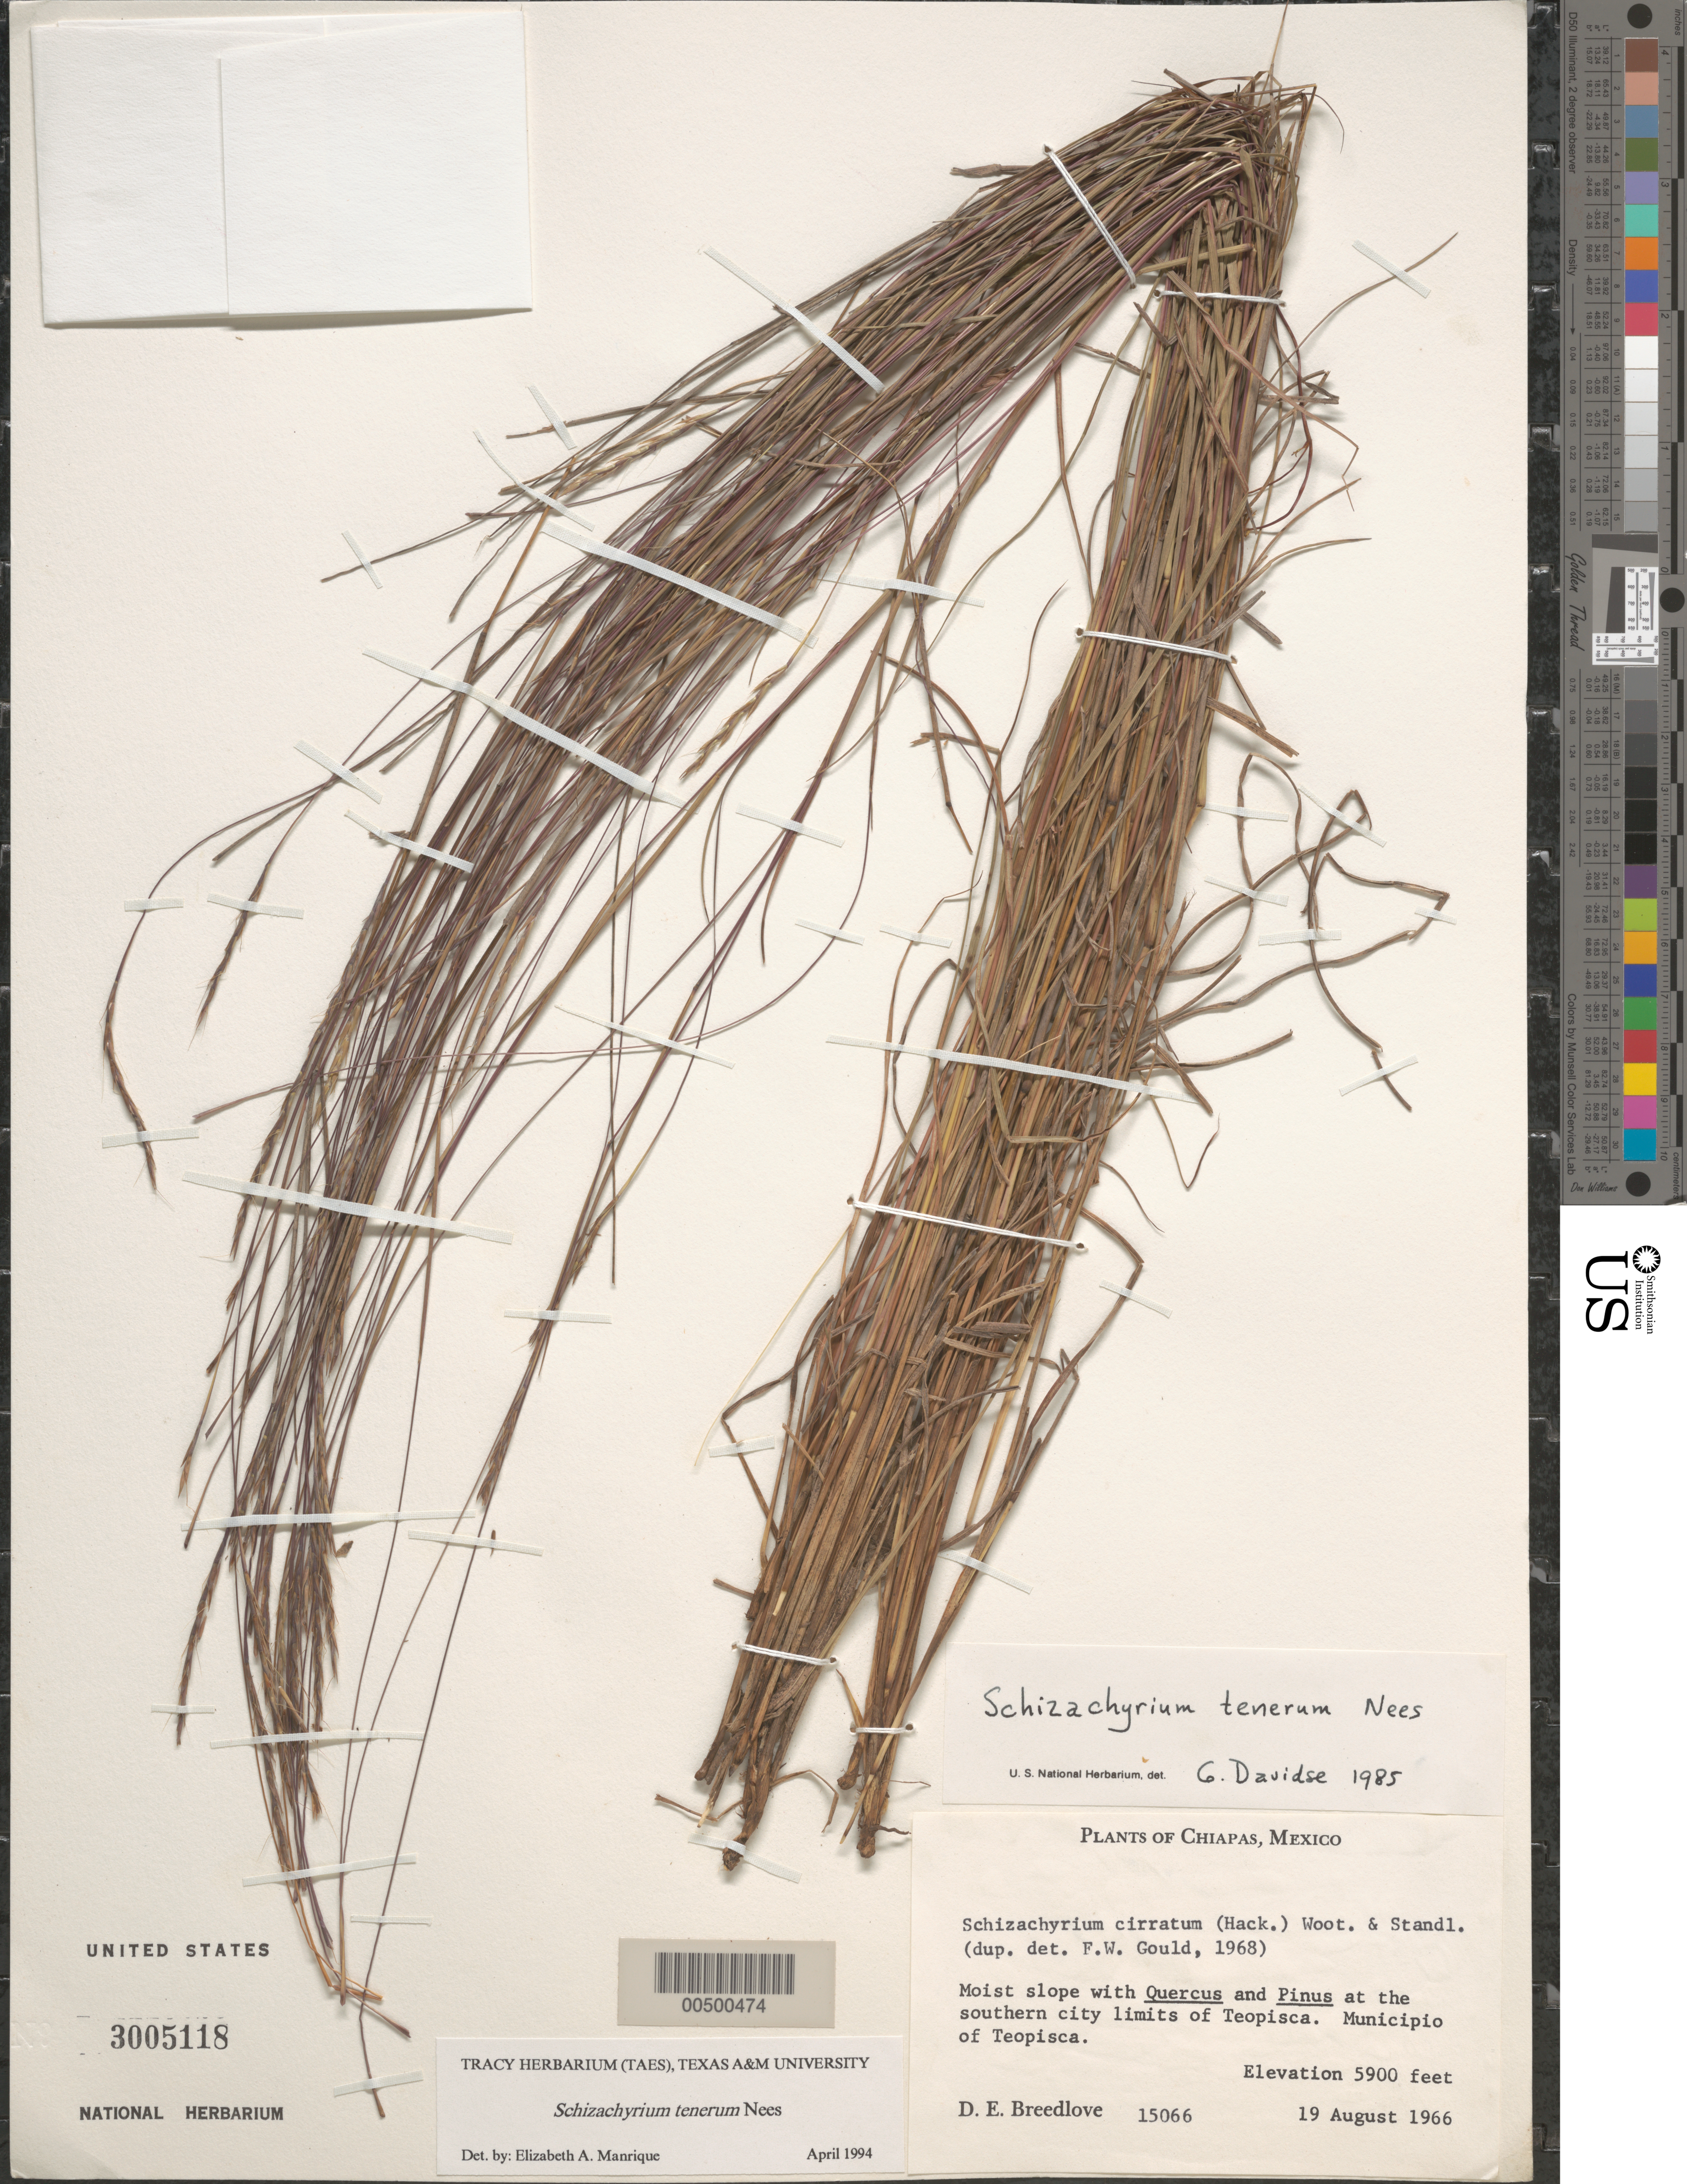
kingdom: Plantae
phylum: Tracheophyta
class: Liliopsida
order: Poales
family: Poaceae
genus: Schizachyrium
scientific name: Schizachyrium tenerum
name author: Nees in Mart.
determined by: Manrique, E. A.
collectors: D. E. Breedlove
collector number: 15066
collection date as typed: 19 Aug 1966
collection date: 1966-08-19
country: Mexico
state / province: Chiapas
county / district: Teopisca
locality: Teopisca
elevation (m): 1798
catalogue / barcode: US 3005118